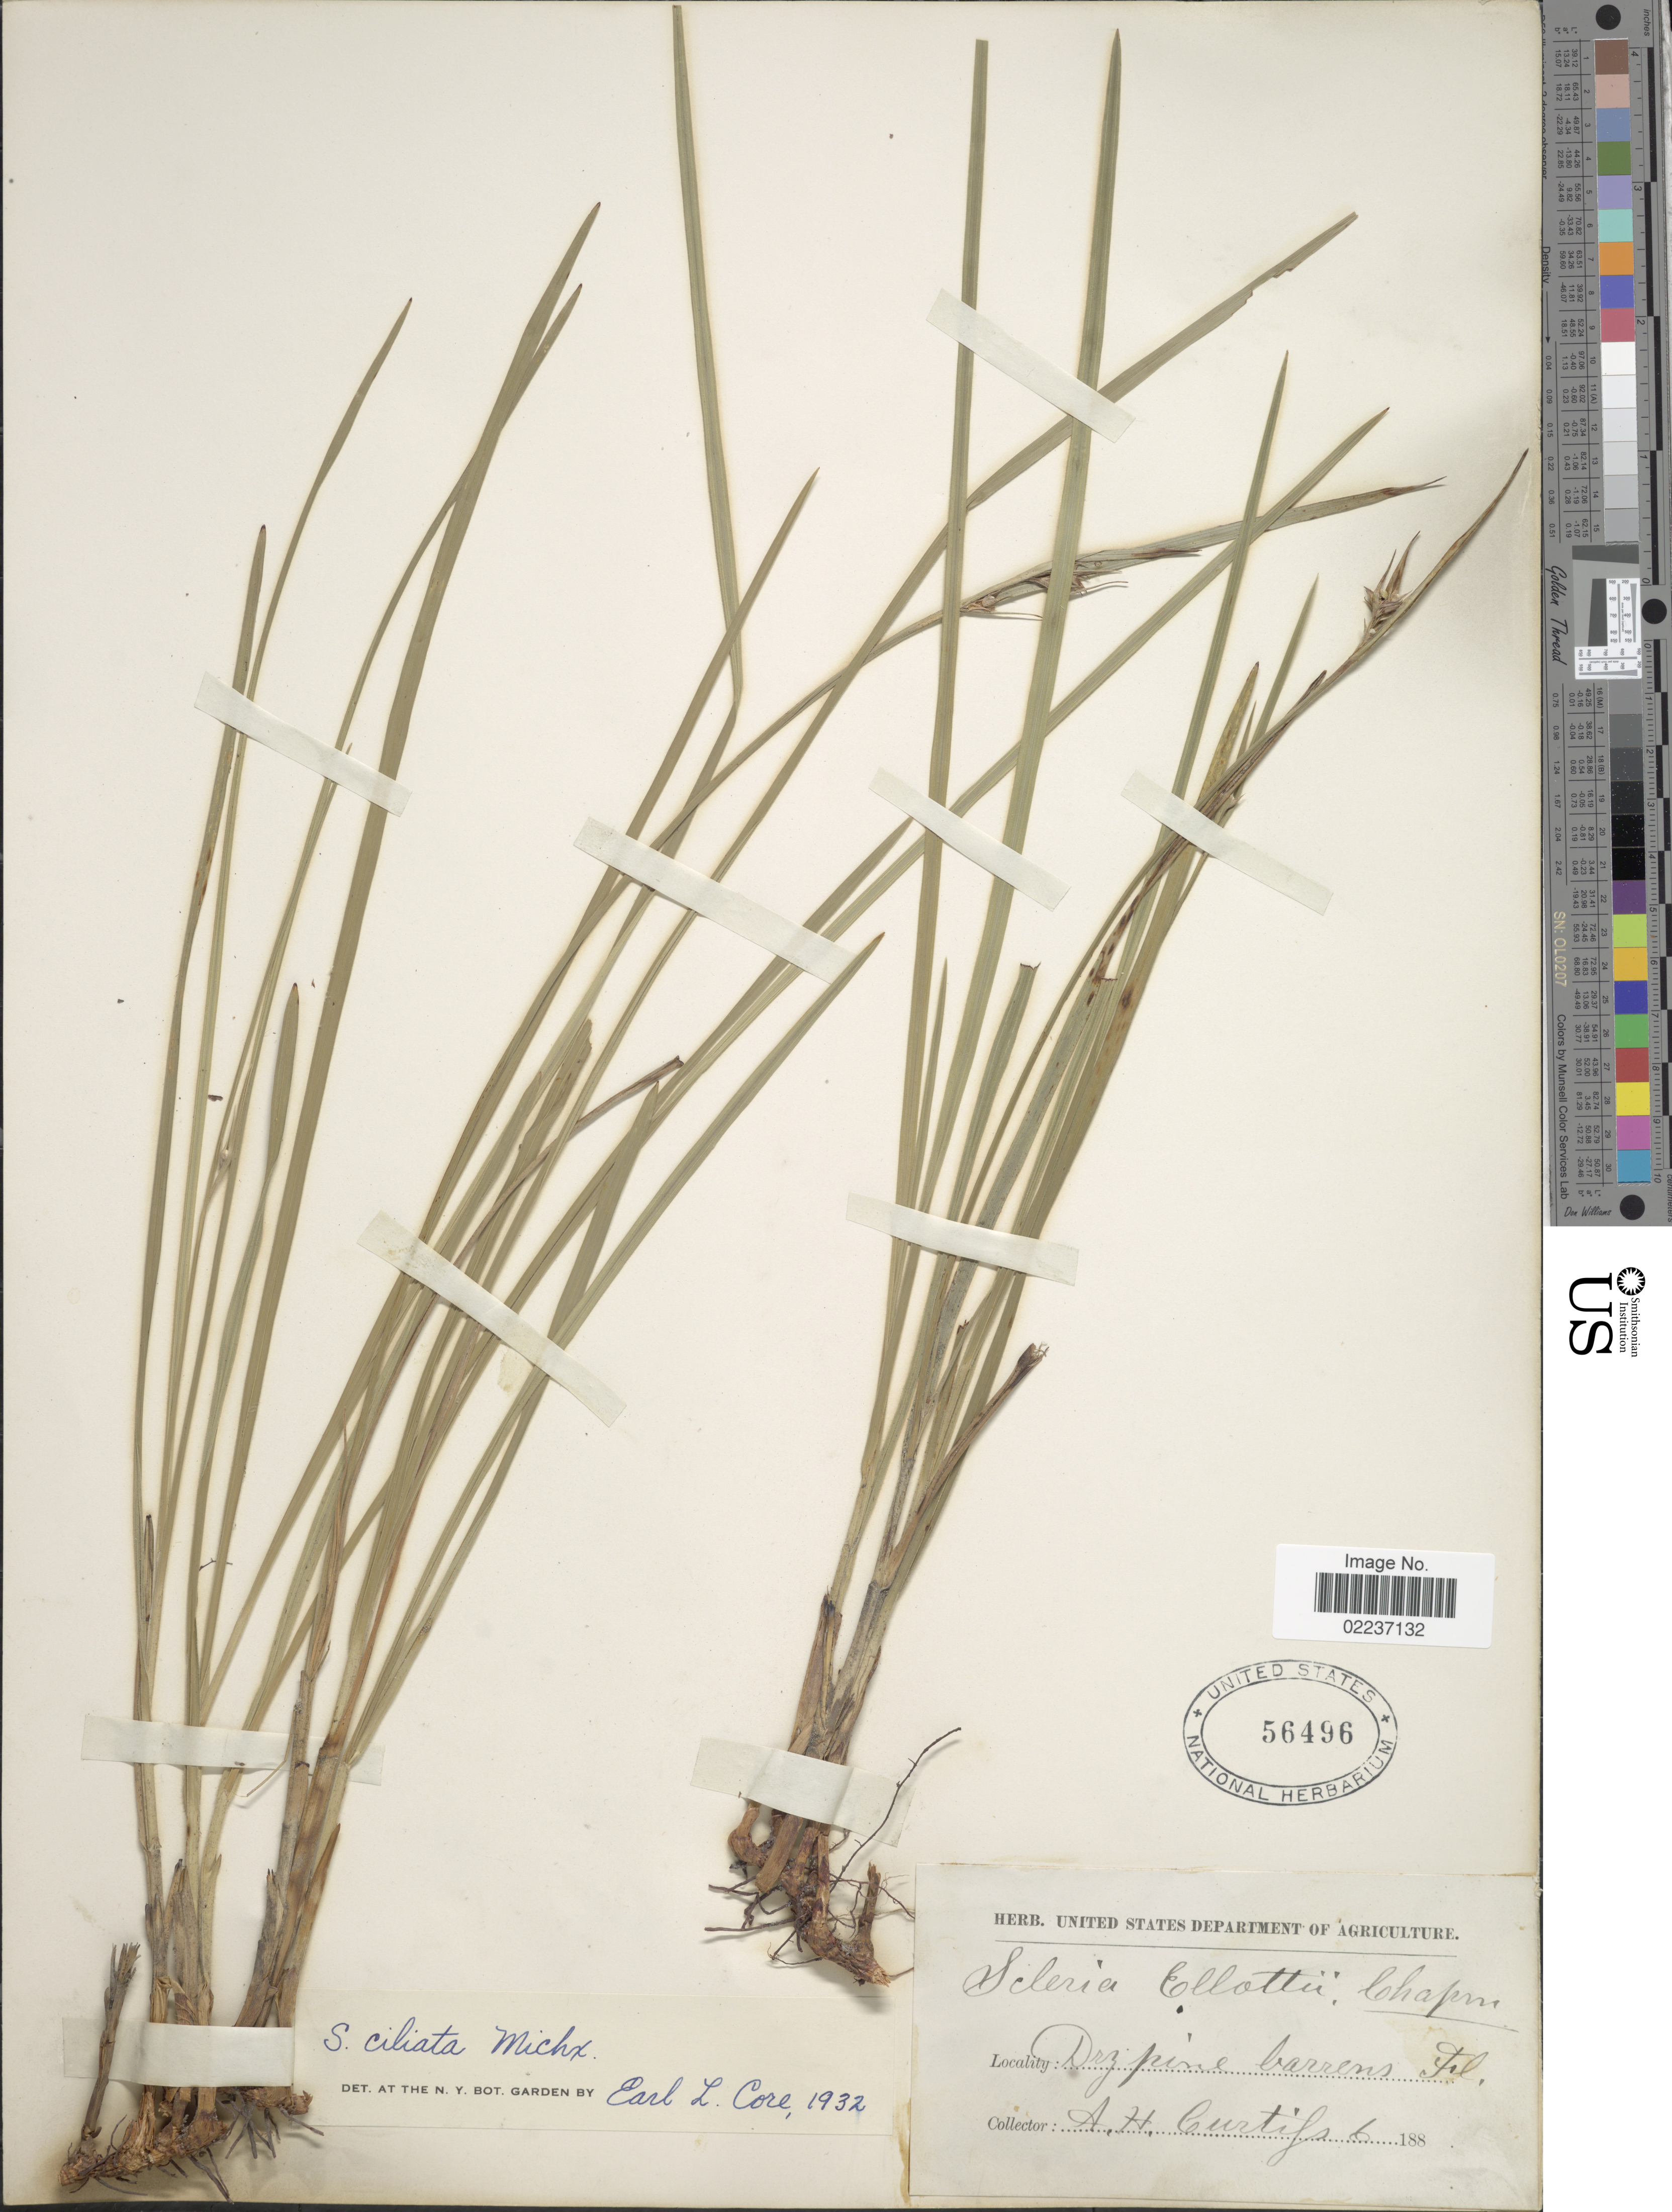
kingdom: Plantae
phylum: Tracheophyta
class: Liliopsida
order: Poales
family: Cyperaceae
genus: Scleria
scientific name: Scleria ciliata var. elliottii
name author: (Chapm.) Fernald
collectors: A. H. Curtiss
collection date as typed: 188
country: United States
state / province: Florida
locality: Dry pine barrens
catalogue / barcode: US 56496